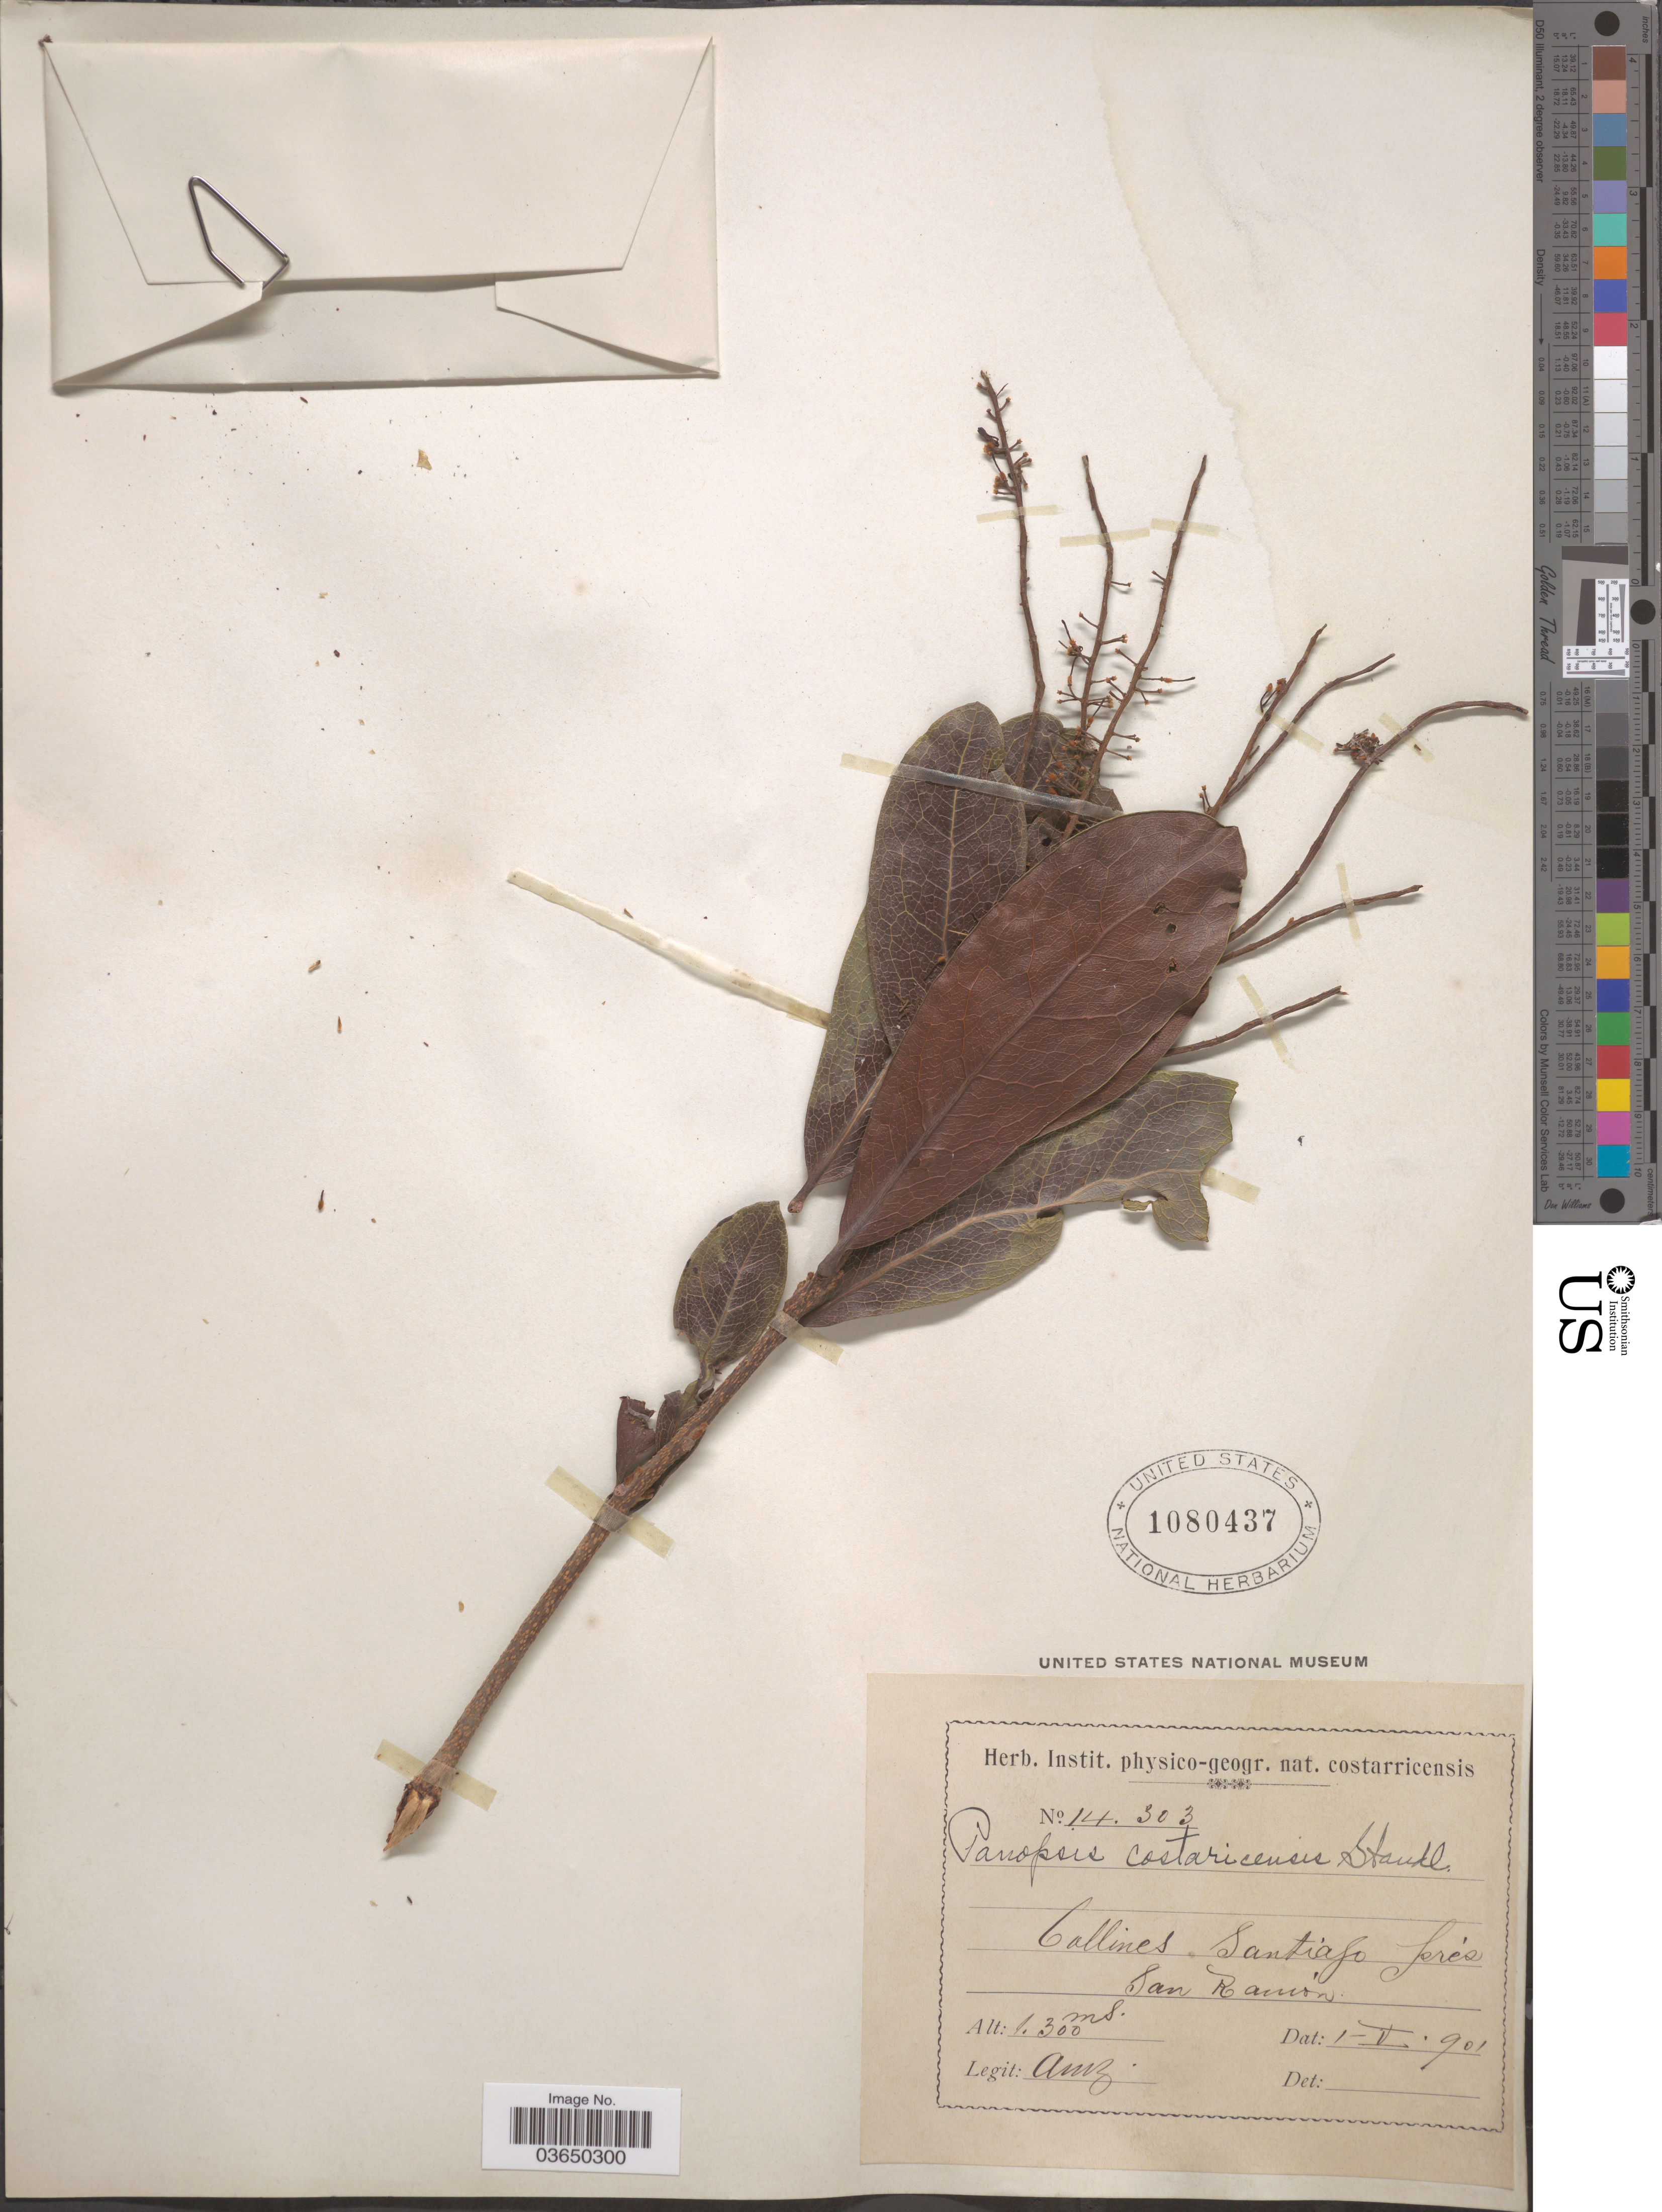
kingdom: Plantae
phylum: Tracheophyta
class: Magnoliopsida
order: Proteales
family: Proteaceae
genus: Panopsis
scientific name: Panopsis suaveolens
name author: (Klotzsch & H. Karst.) Pittier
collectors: A. Brenes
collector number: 14303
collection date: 1901-05-01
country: Costa Rica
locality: Collines Santiago Peréz. San Ramón.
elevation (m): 1300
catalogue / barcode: US 1080437